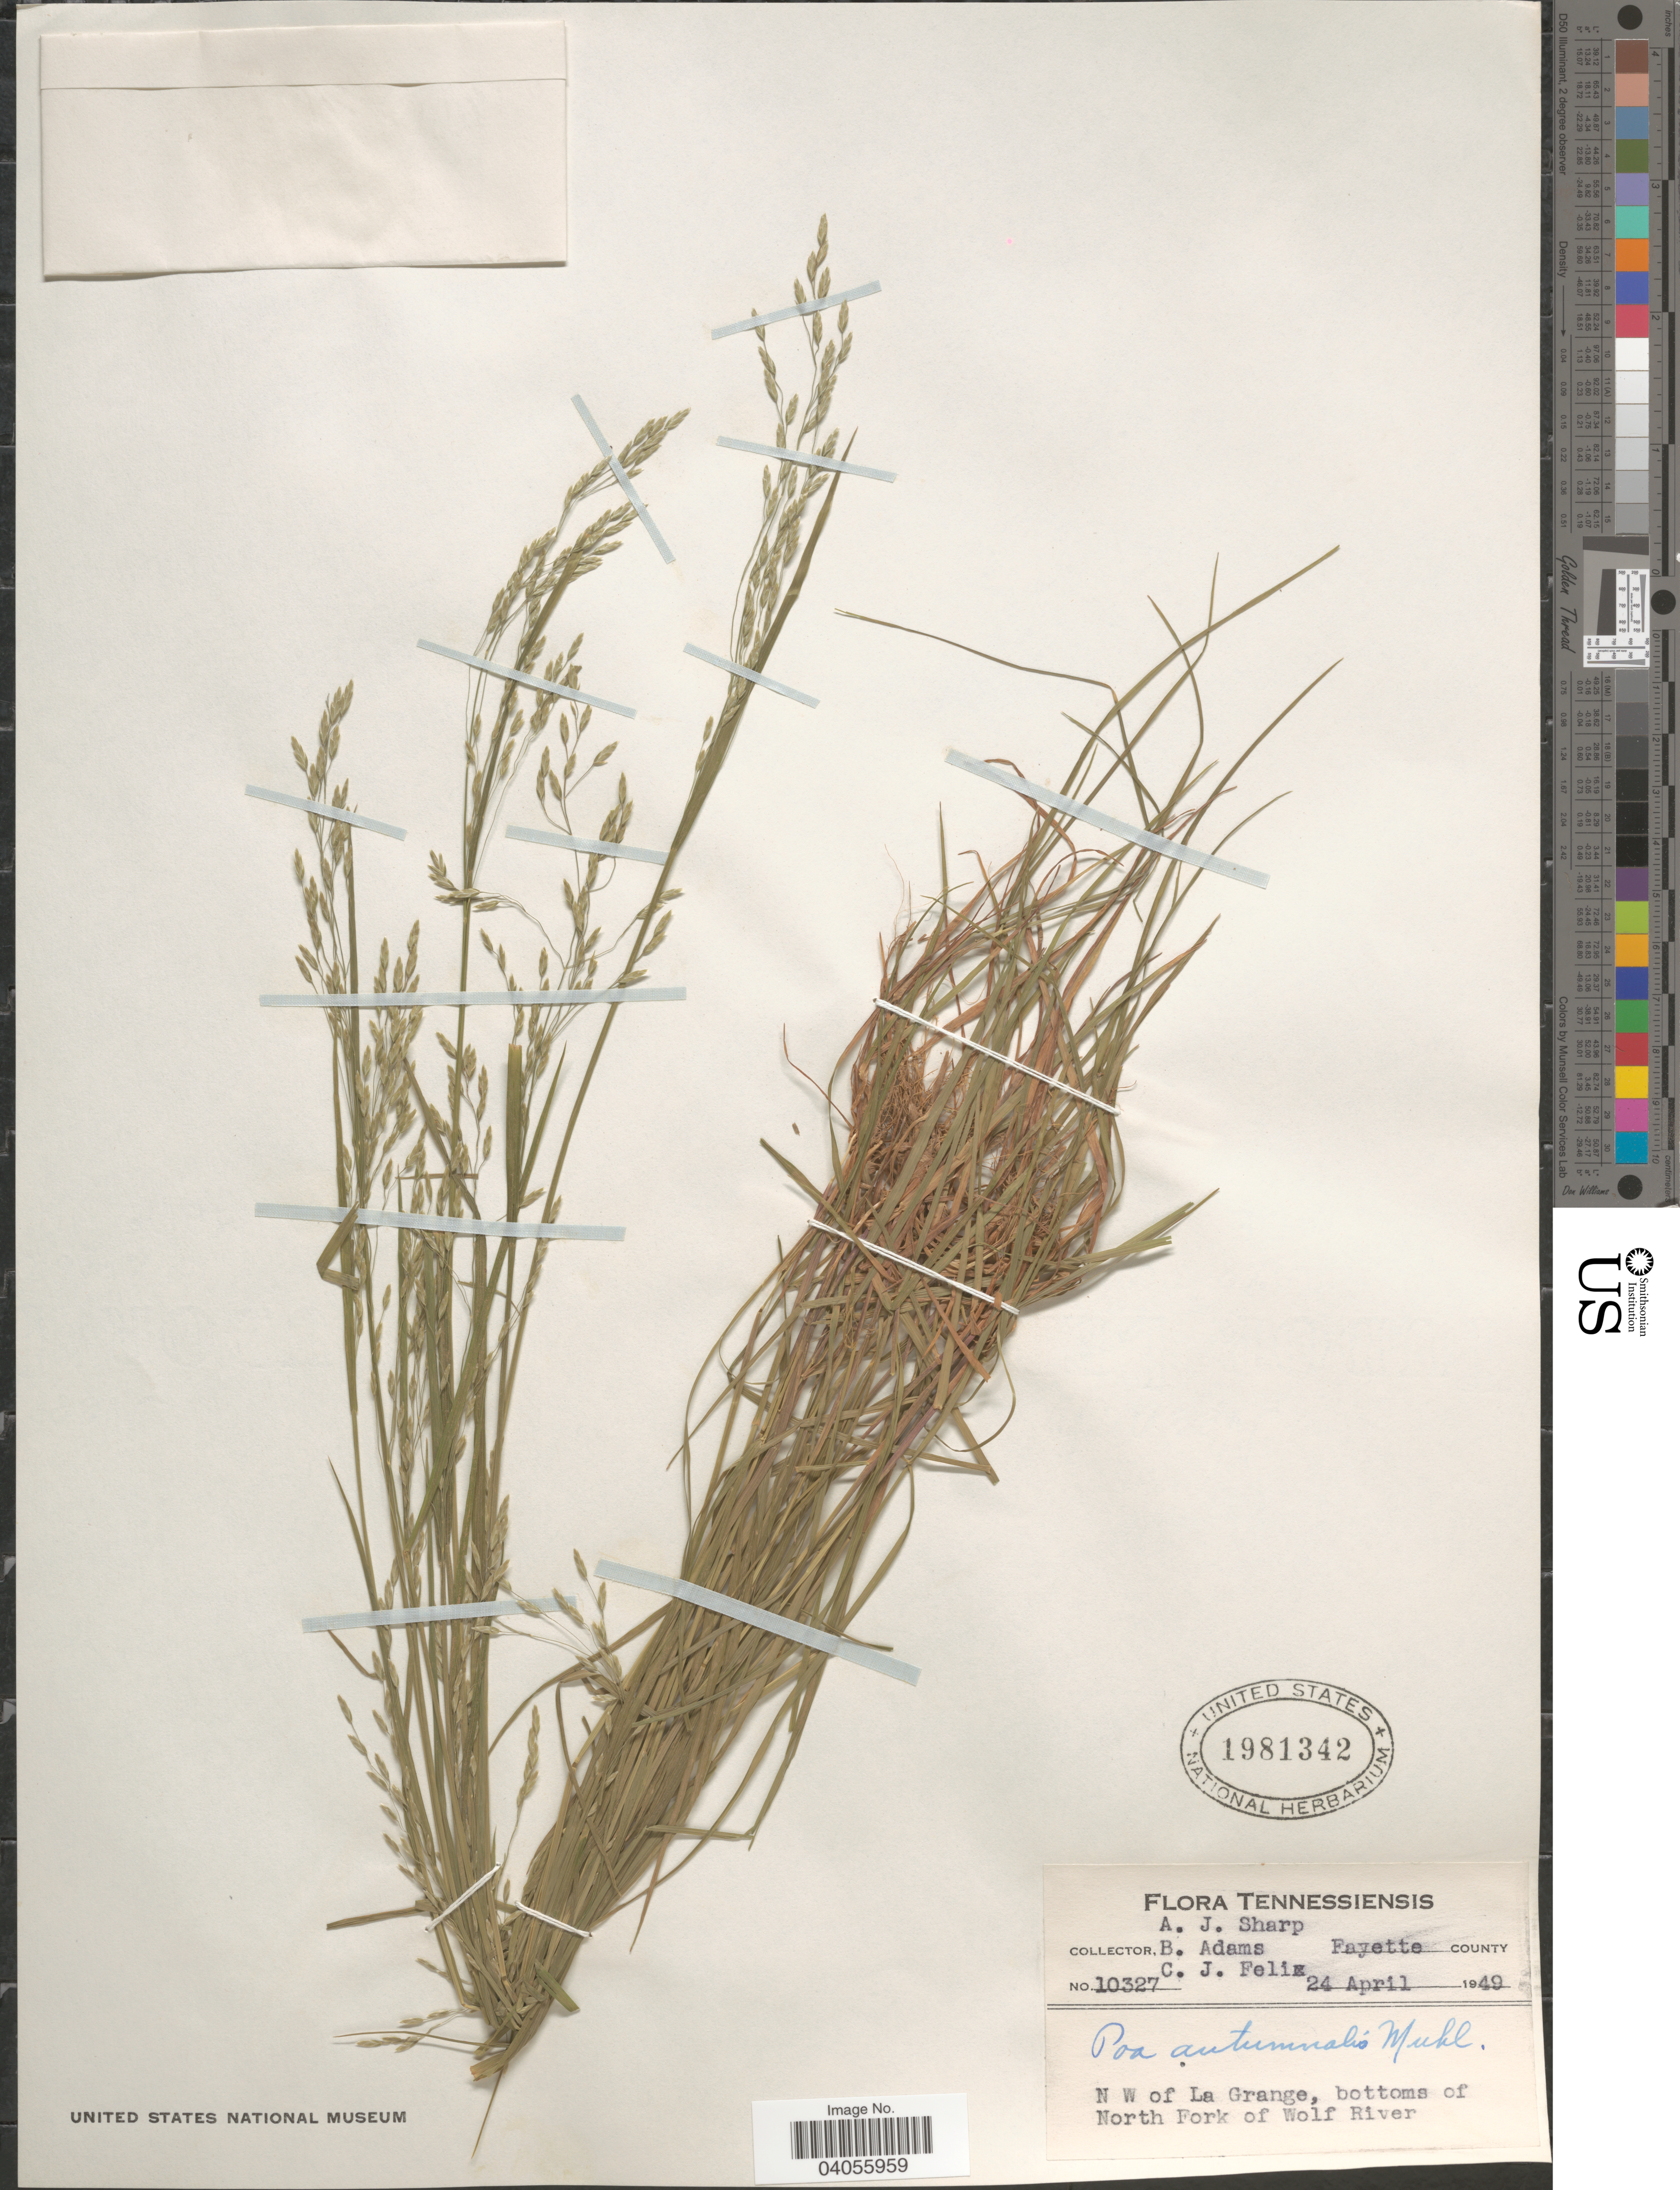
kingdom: Plantae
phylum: Tracheophyta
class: Liliopsida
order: Poales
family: Poaceae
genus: Poa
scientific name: Poa autumnalis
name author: Muhl. ex Elliott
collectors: A. J. Sharp, B. Adams & C. Felix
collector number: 10327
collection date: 1949-04-24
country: United States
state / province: Tennessee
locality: Tennessiensis. Fayette county. N W of La Grange, bottoms of North Fork of Wolf River.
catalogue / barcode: US 1981342